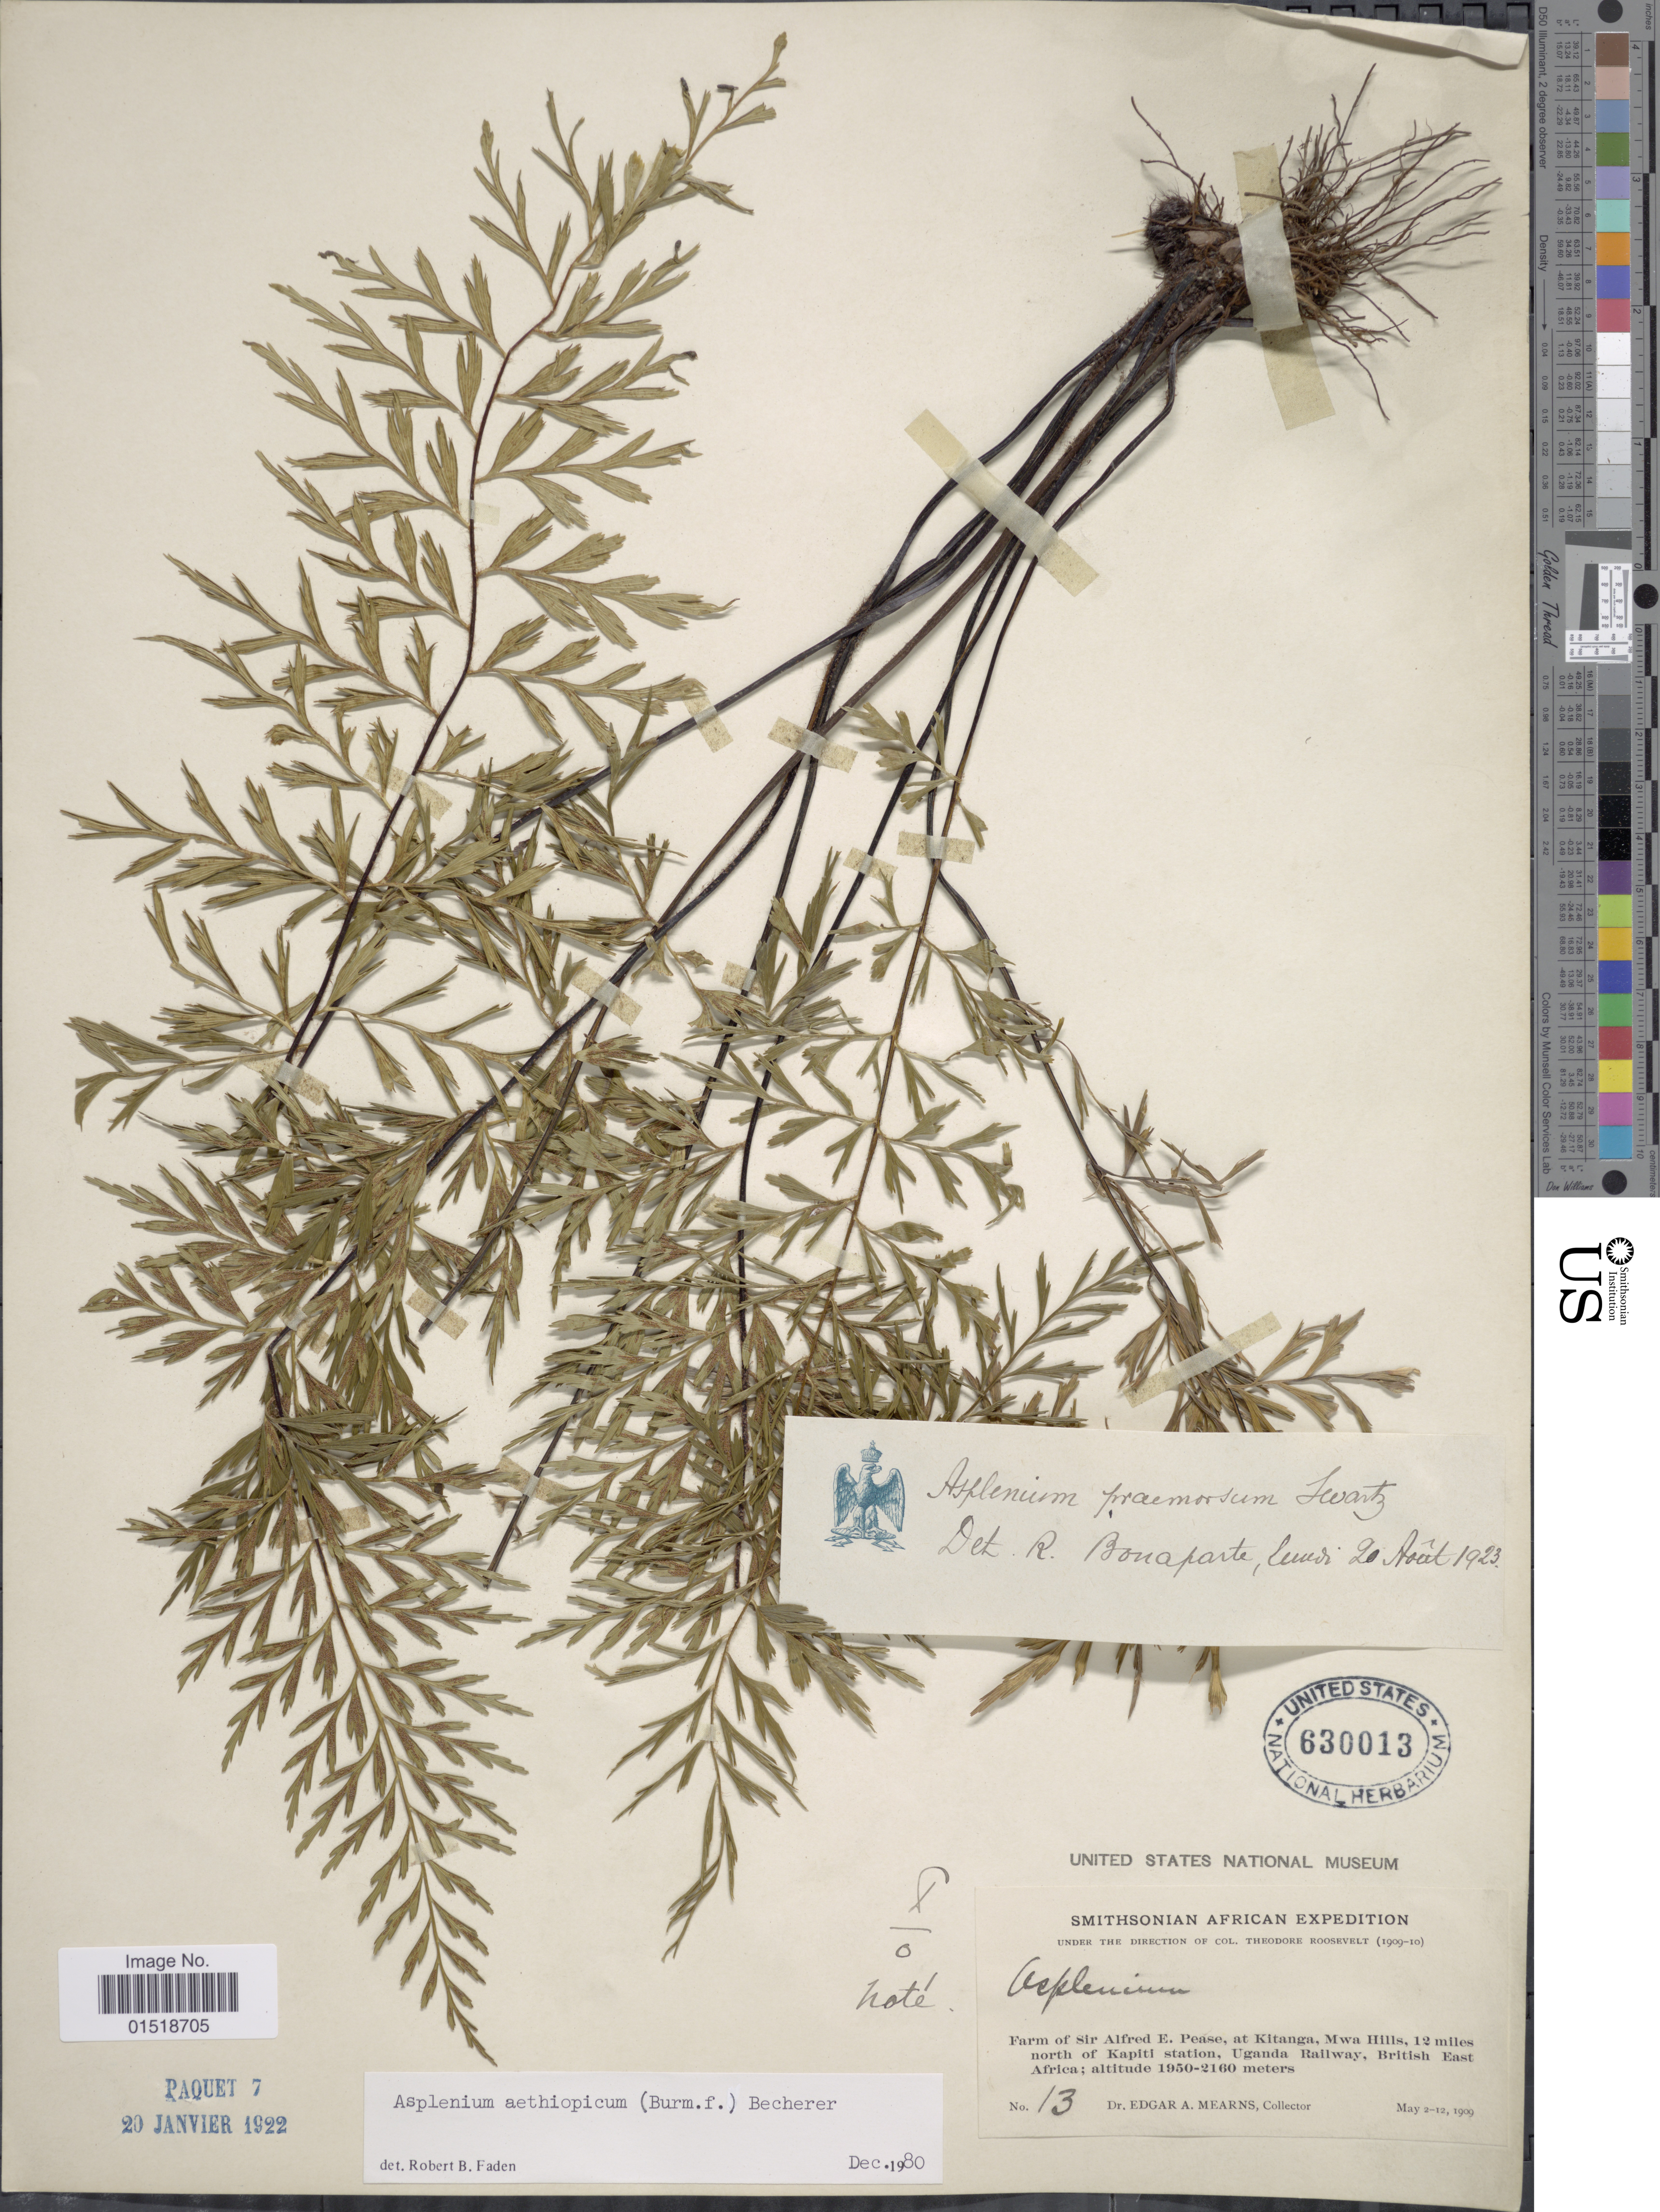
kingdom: Plantae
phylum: Tracheophyta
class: Polypodiopsida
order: Polypodiales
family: Aspleniaceae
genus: Asplenium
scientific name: Asplenium aethiopicum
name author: (Burm. f.) Bech.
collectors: E. A. Mearns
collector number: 13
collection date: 1909-05-02/1909-05-12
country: Uganda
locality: Farm of Sir Alfred E. Pease, at Kitanga, Mwa Hills, 12 miles north of Kapiti station, Uganda Railway, British East Africa.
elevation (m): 1950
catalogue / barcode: US 630013